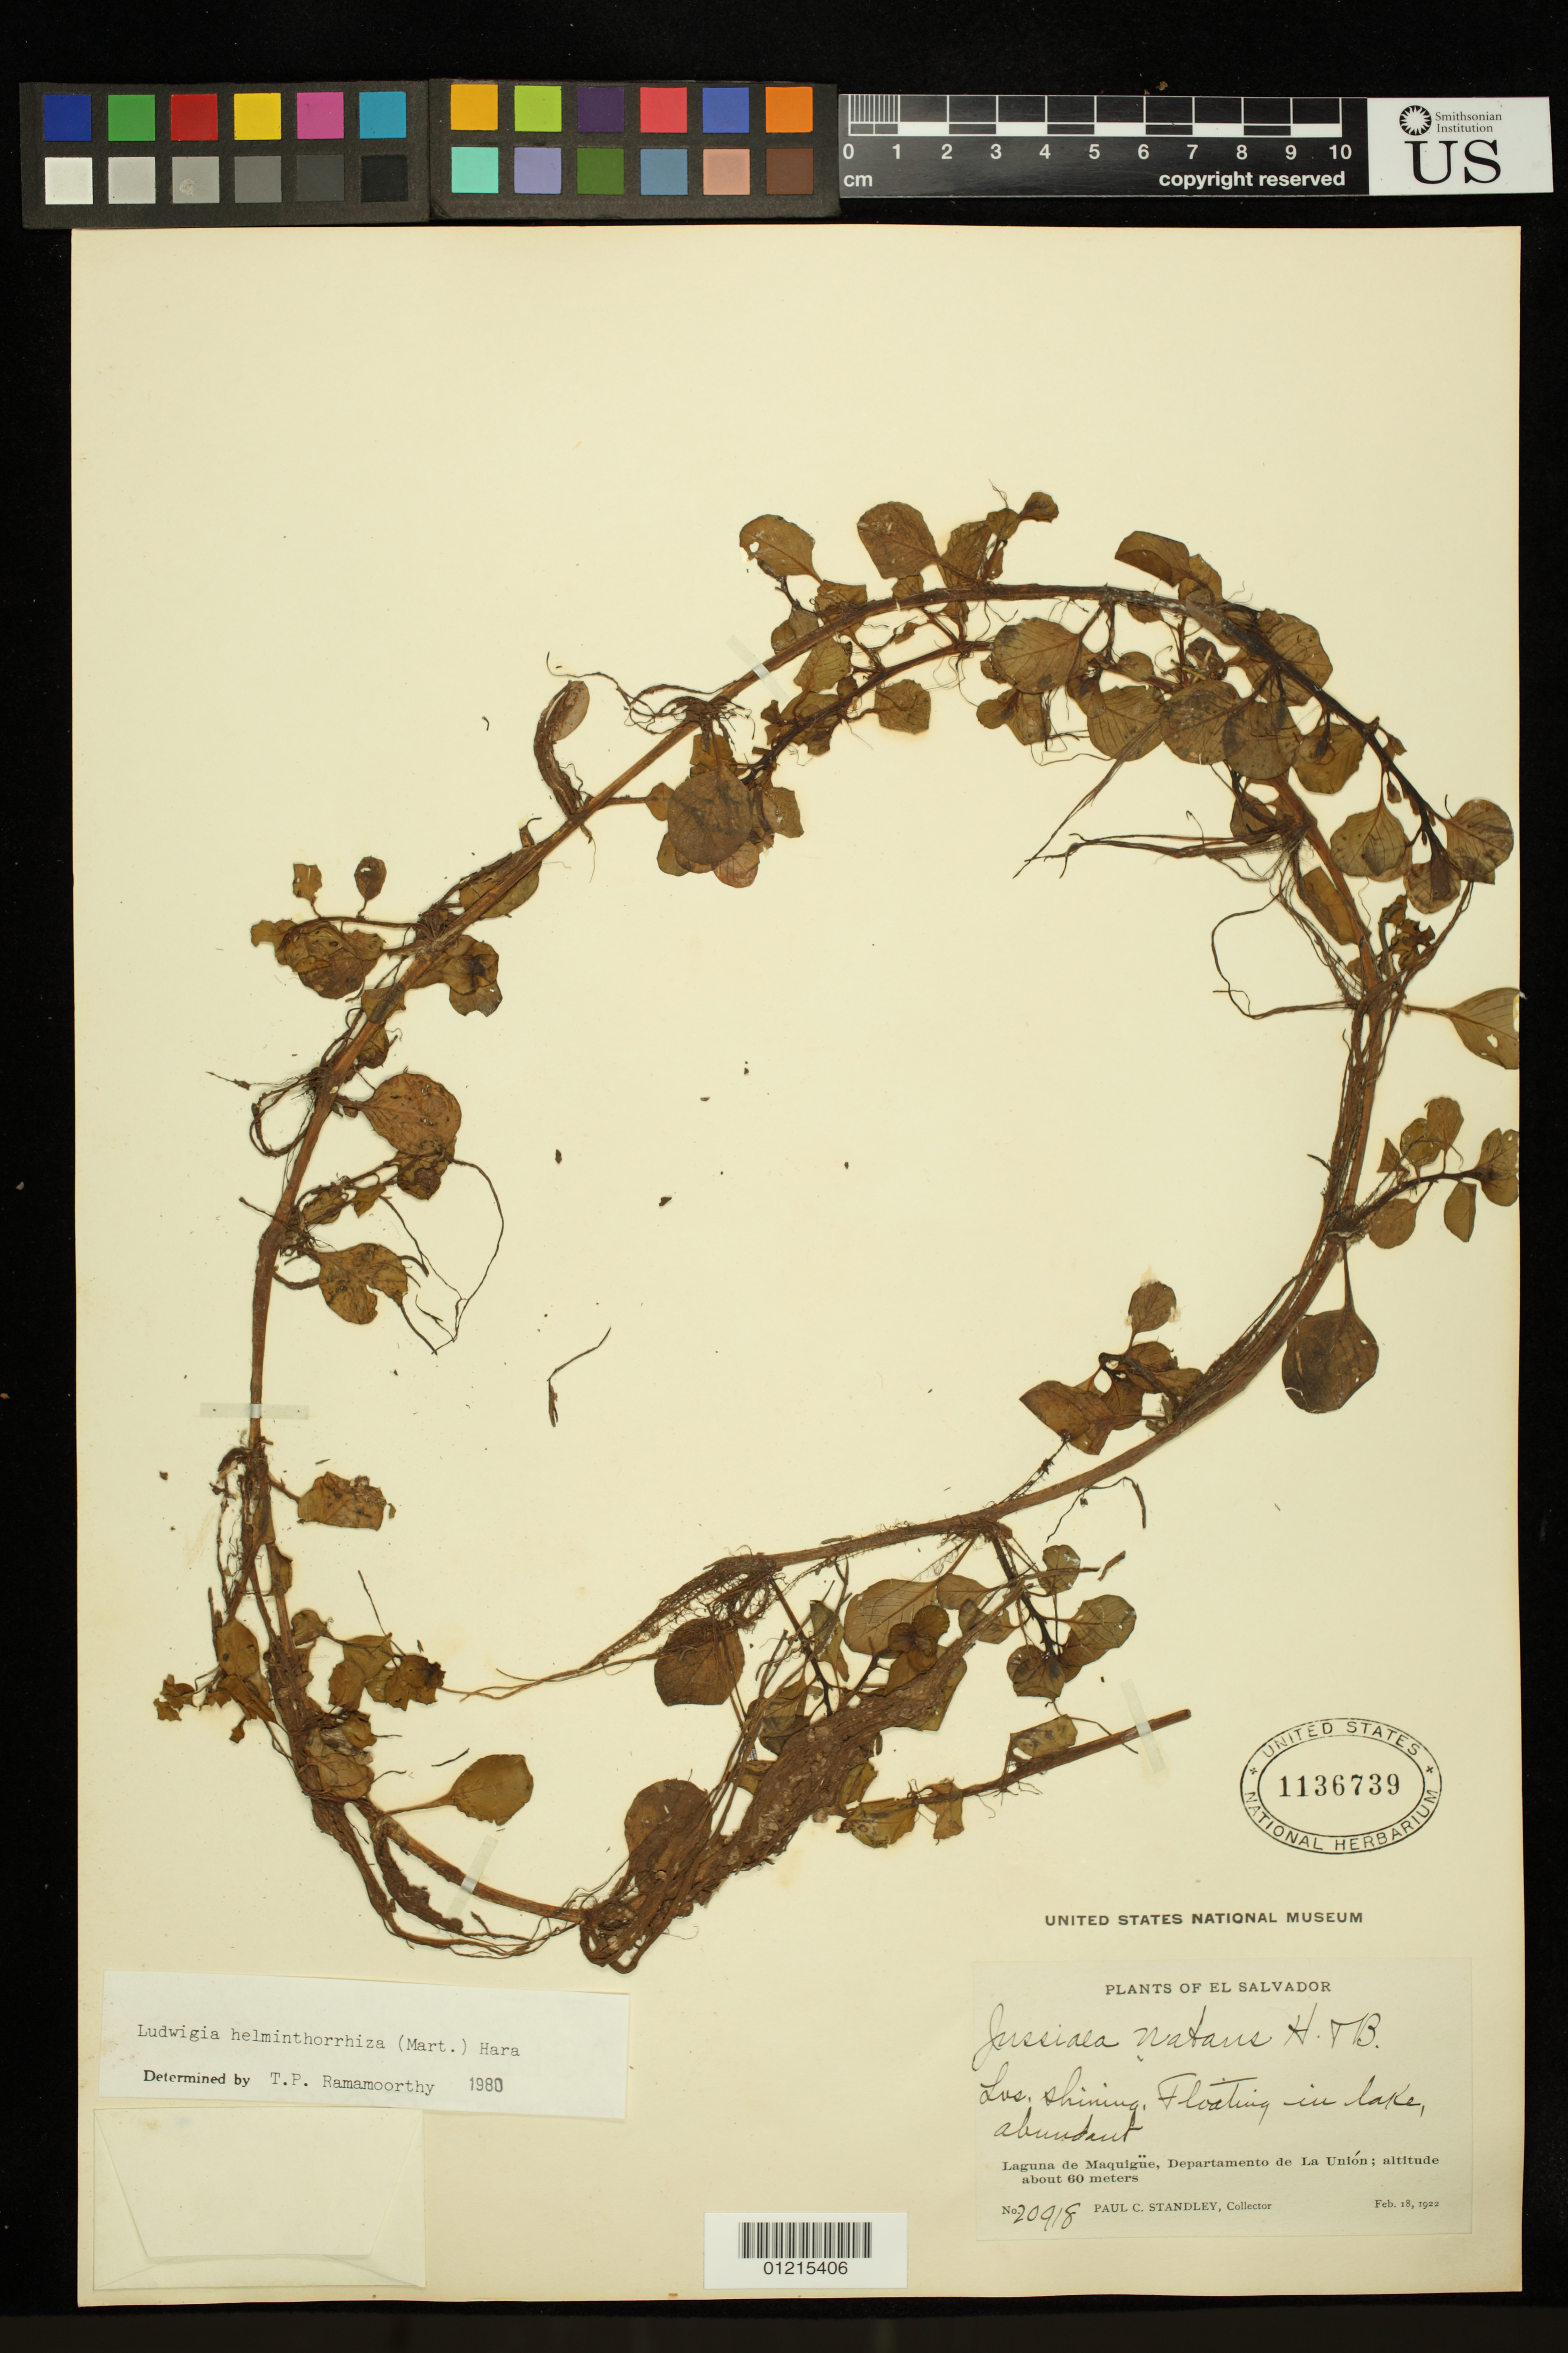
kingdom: Plantae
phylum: Tracheophyta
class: Magnoliopsida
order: Myrtales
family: Onagraceae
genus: Ludwigia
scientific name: Ludwigia helminthorrhiza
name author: (Mart.) H. Hara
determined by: Ramamoorthy, T. P.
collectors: P. C. Standley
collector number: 20918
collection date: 1922-02-18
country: El Salvador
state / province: La Unión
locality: Laguna de Maquigüe.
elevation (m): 60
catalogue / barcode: US 1136739